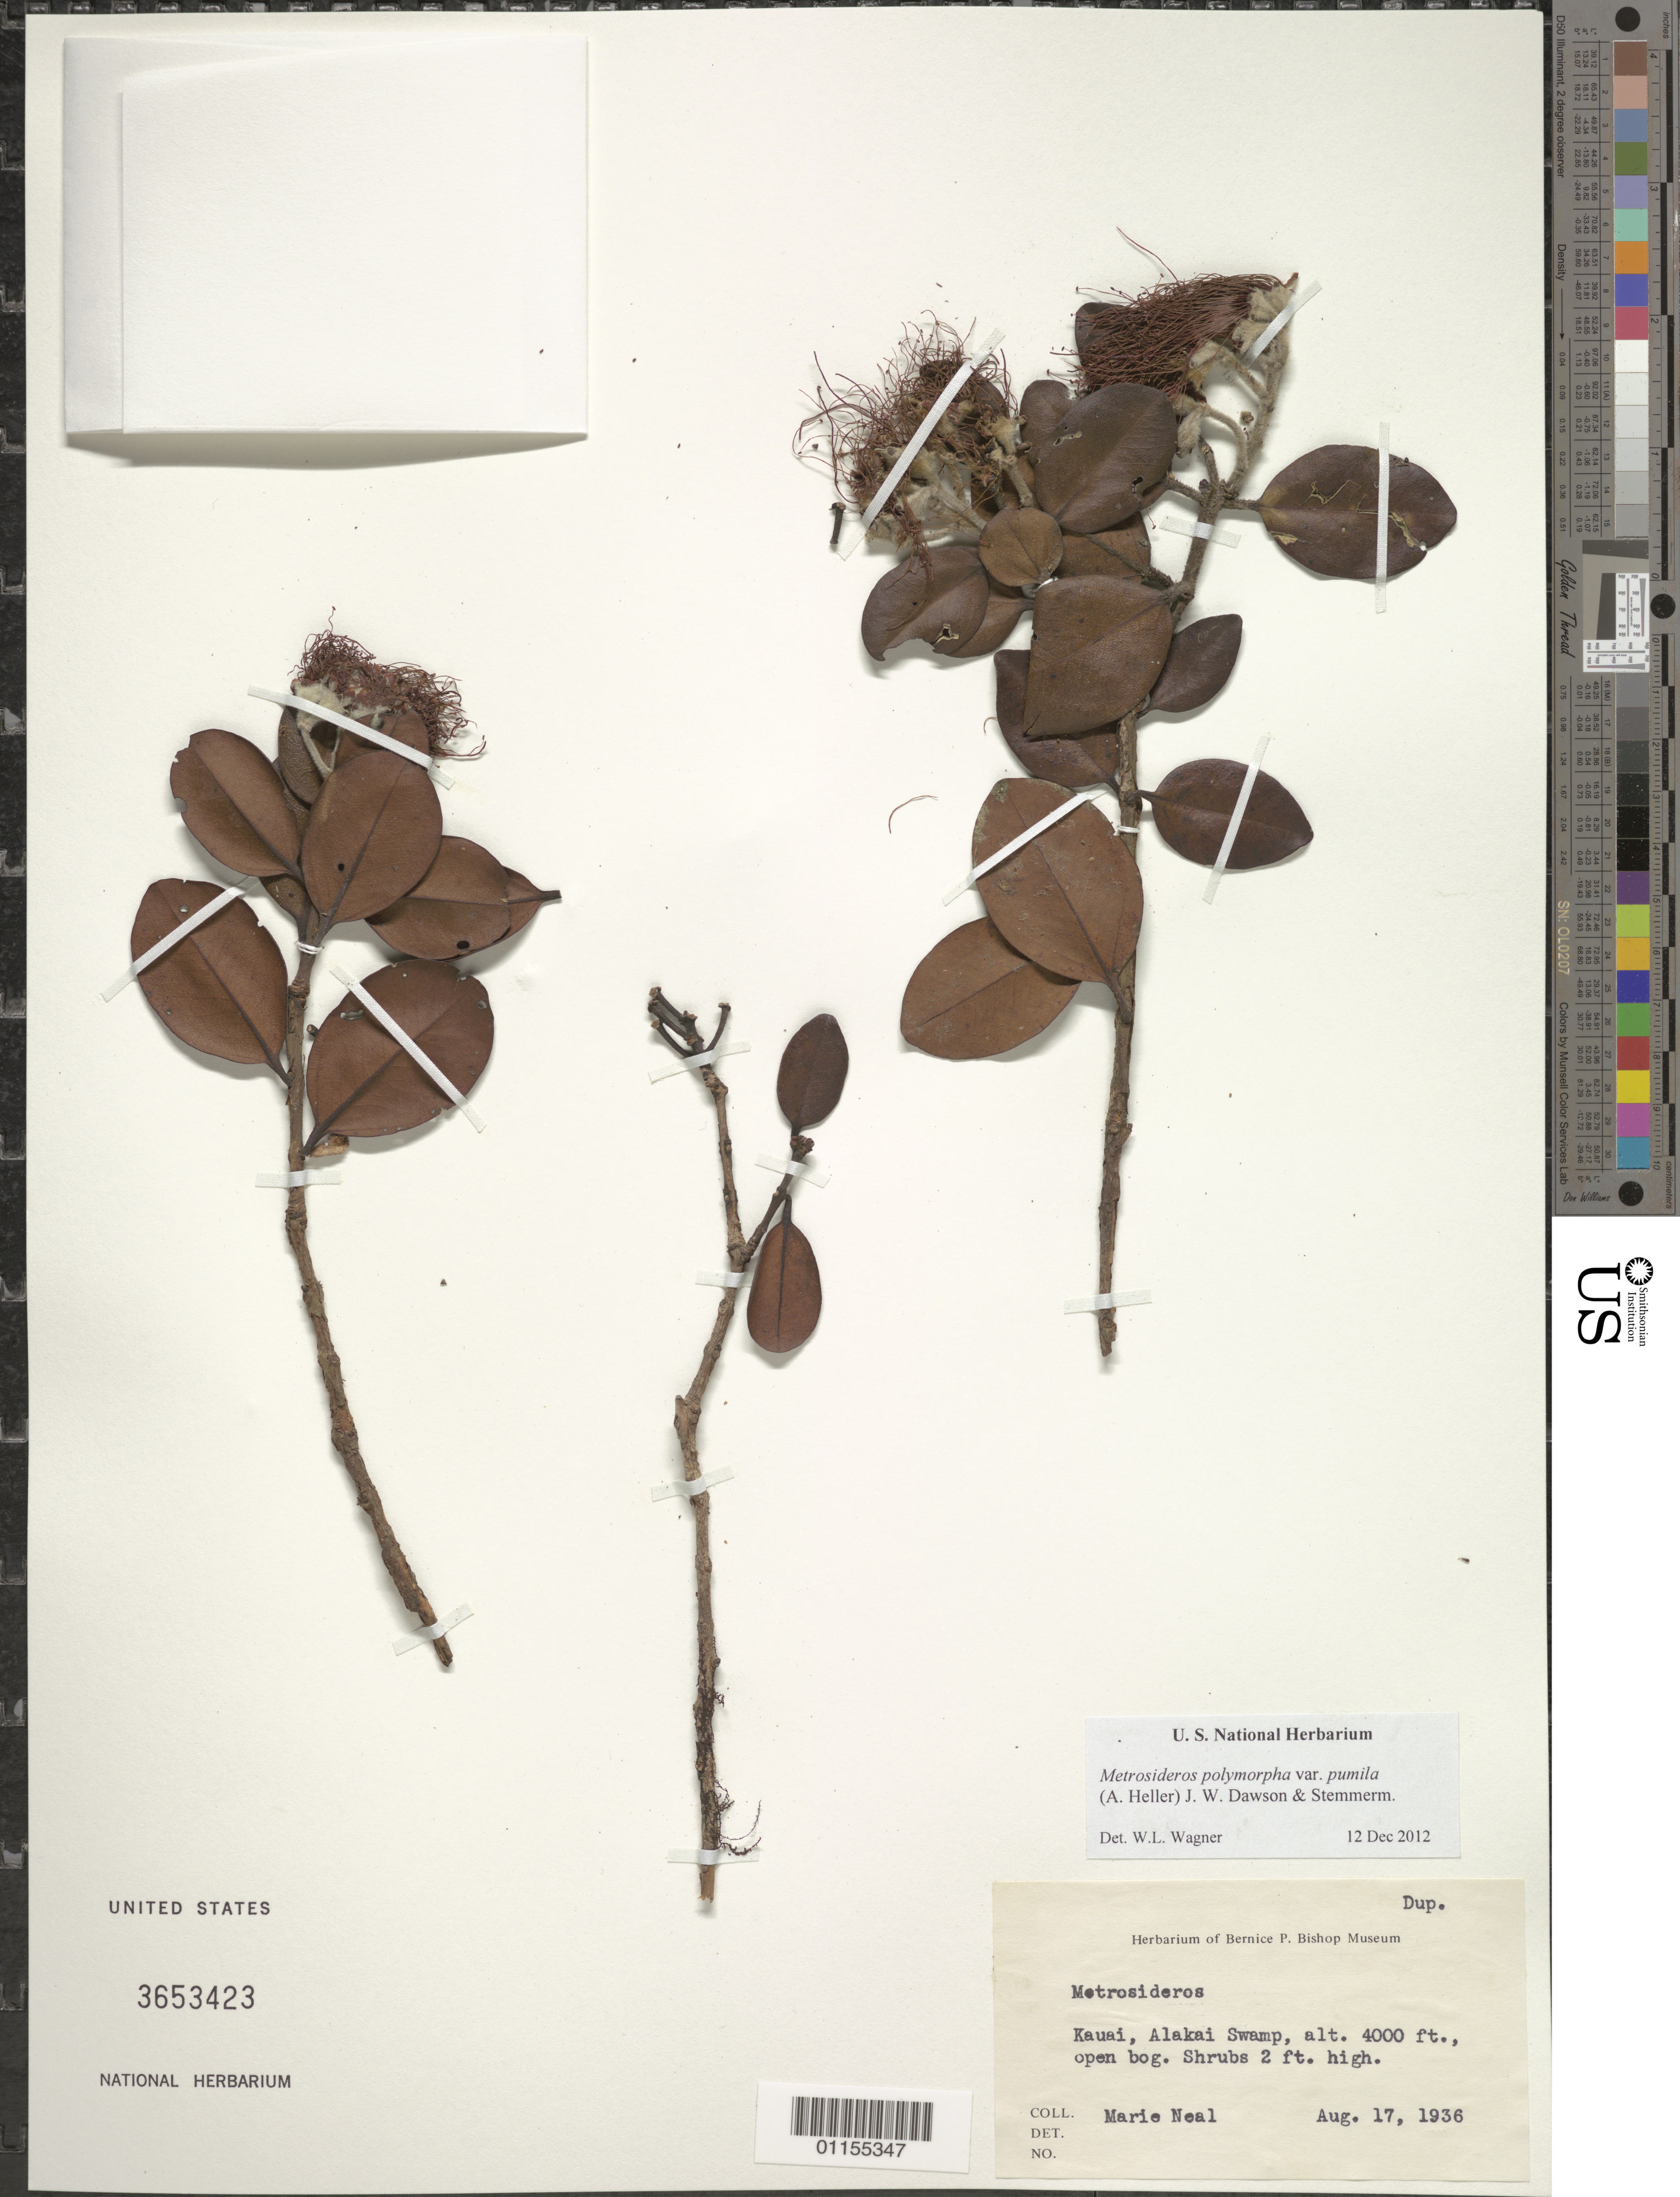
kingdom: Plantae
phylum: Tracheophyta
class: Magnoliopsida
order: Myrtales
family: Myrtaceae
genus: Metrosideros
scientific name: Metrosideros polymorpha var. pumila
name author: (A. Heller) J.W. Dawson & Stemmerm.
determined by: Wagner, W. L., (BOT), Smithsonian Institution - National Museum of Natural History (UNITED STATES)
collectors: W. Ning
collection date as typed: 17 Aug 1936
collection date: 1936-08-17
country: United States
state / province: Hawaii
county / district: Kauai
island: Kaua'i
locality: Alakai Swamp.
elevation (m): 1219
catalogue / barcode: US 3653423